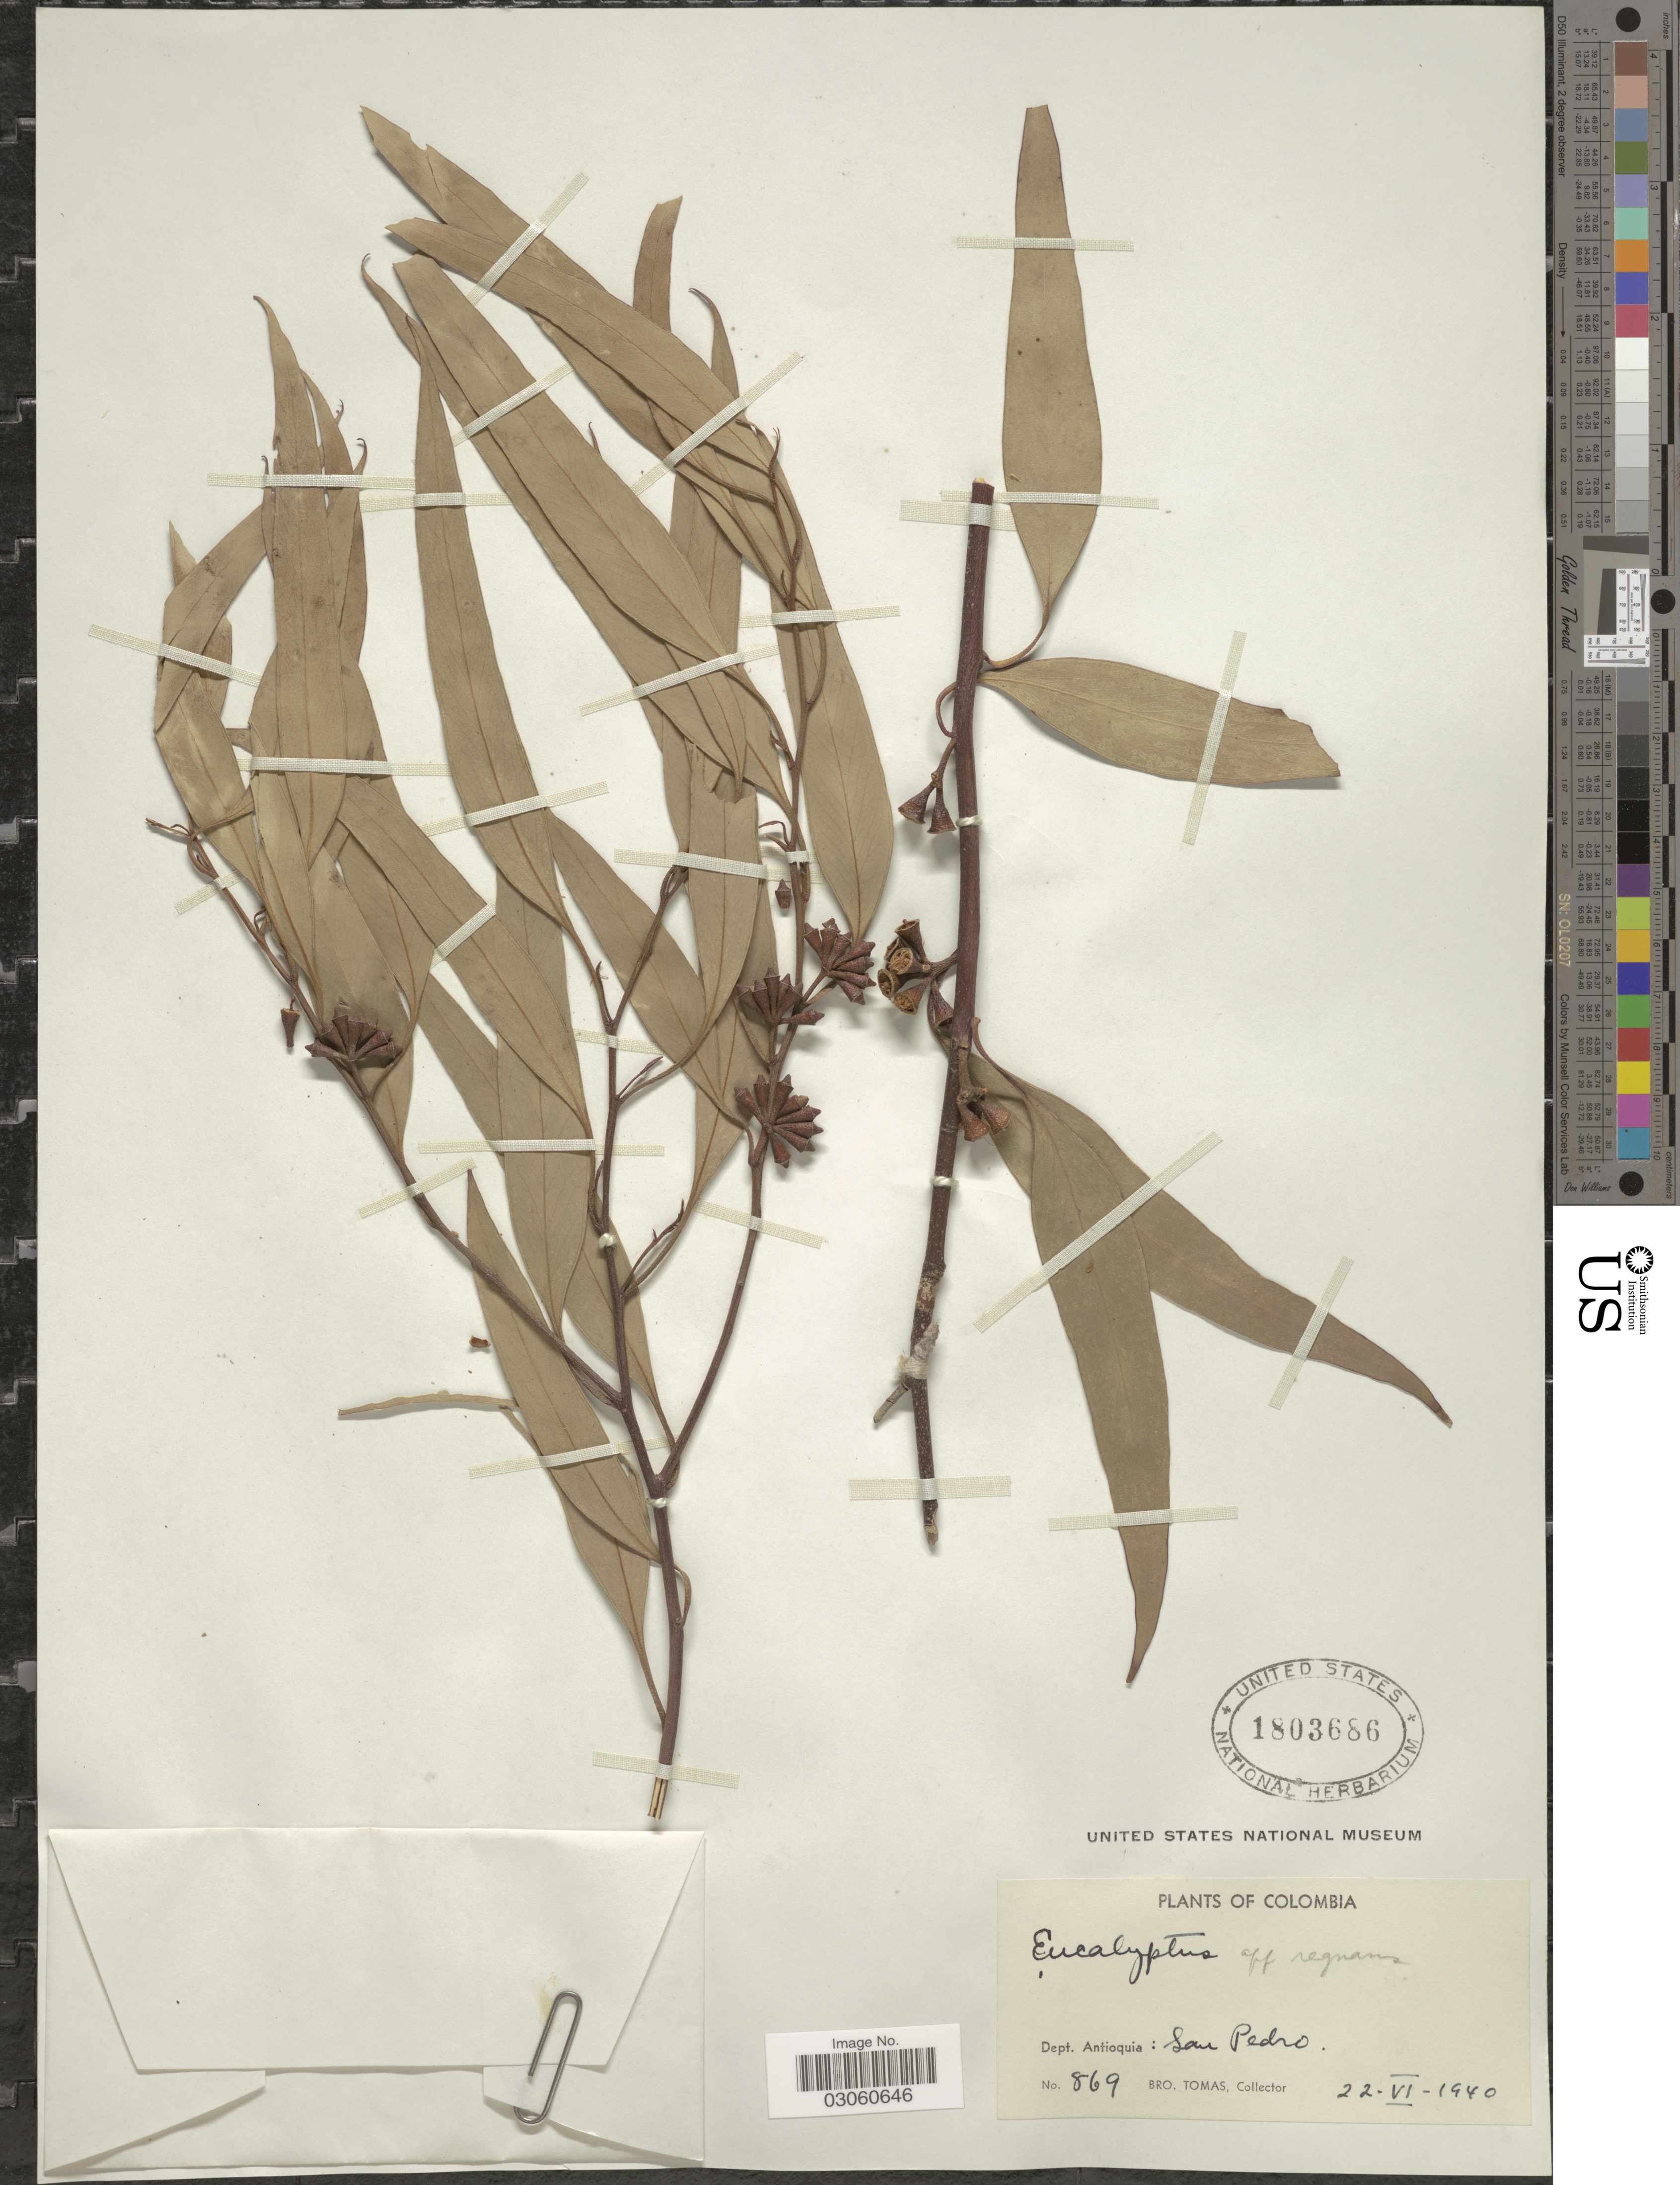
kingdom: Plantae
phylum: Tracheophyta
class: Magnoliopsida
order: Myrtales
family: Myrtaceae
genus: Eucalyptus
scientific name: Eucalyptus sp.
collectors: B. Tomas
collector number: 869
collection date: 1940-06-22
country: Colombia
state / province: Antioquia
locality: Dept. Antioquia: San Pedro.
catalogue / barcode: US 1803686